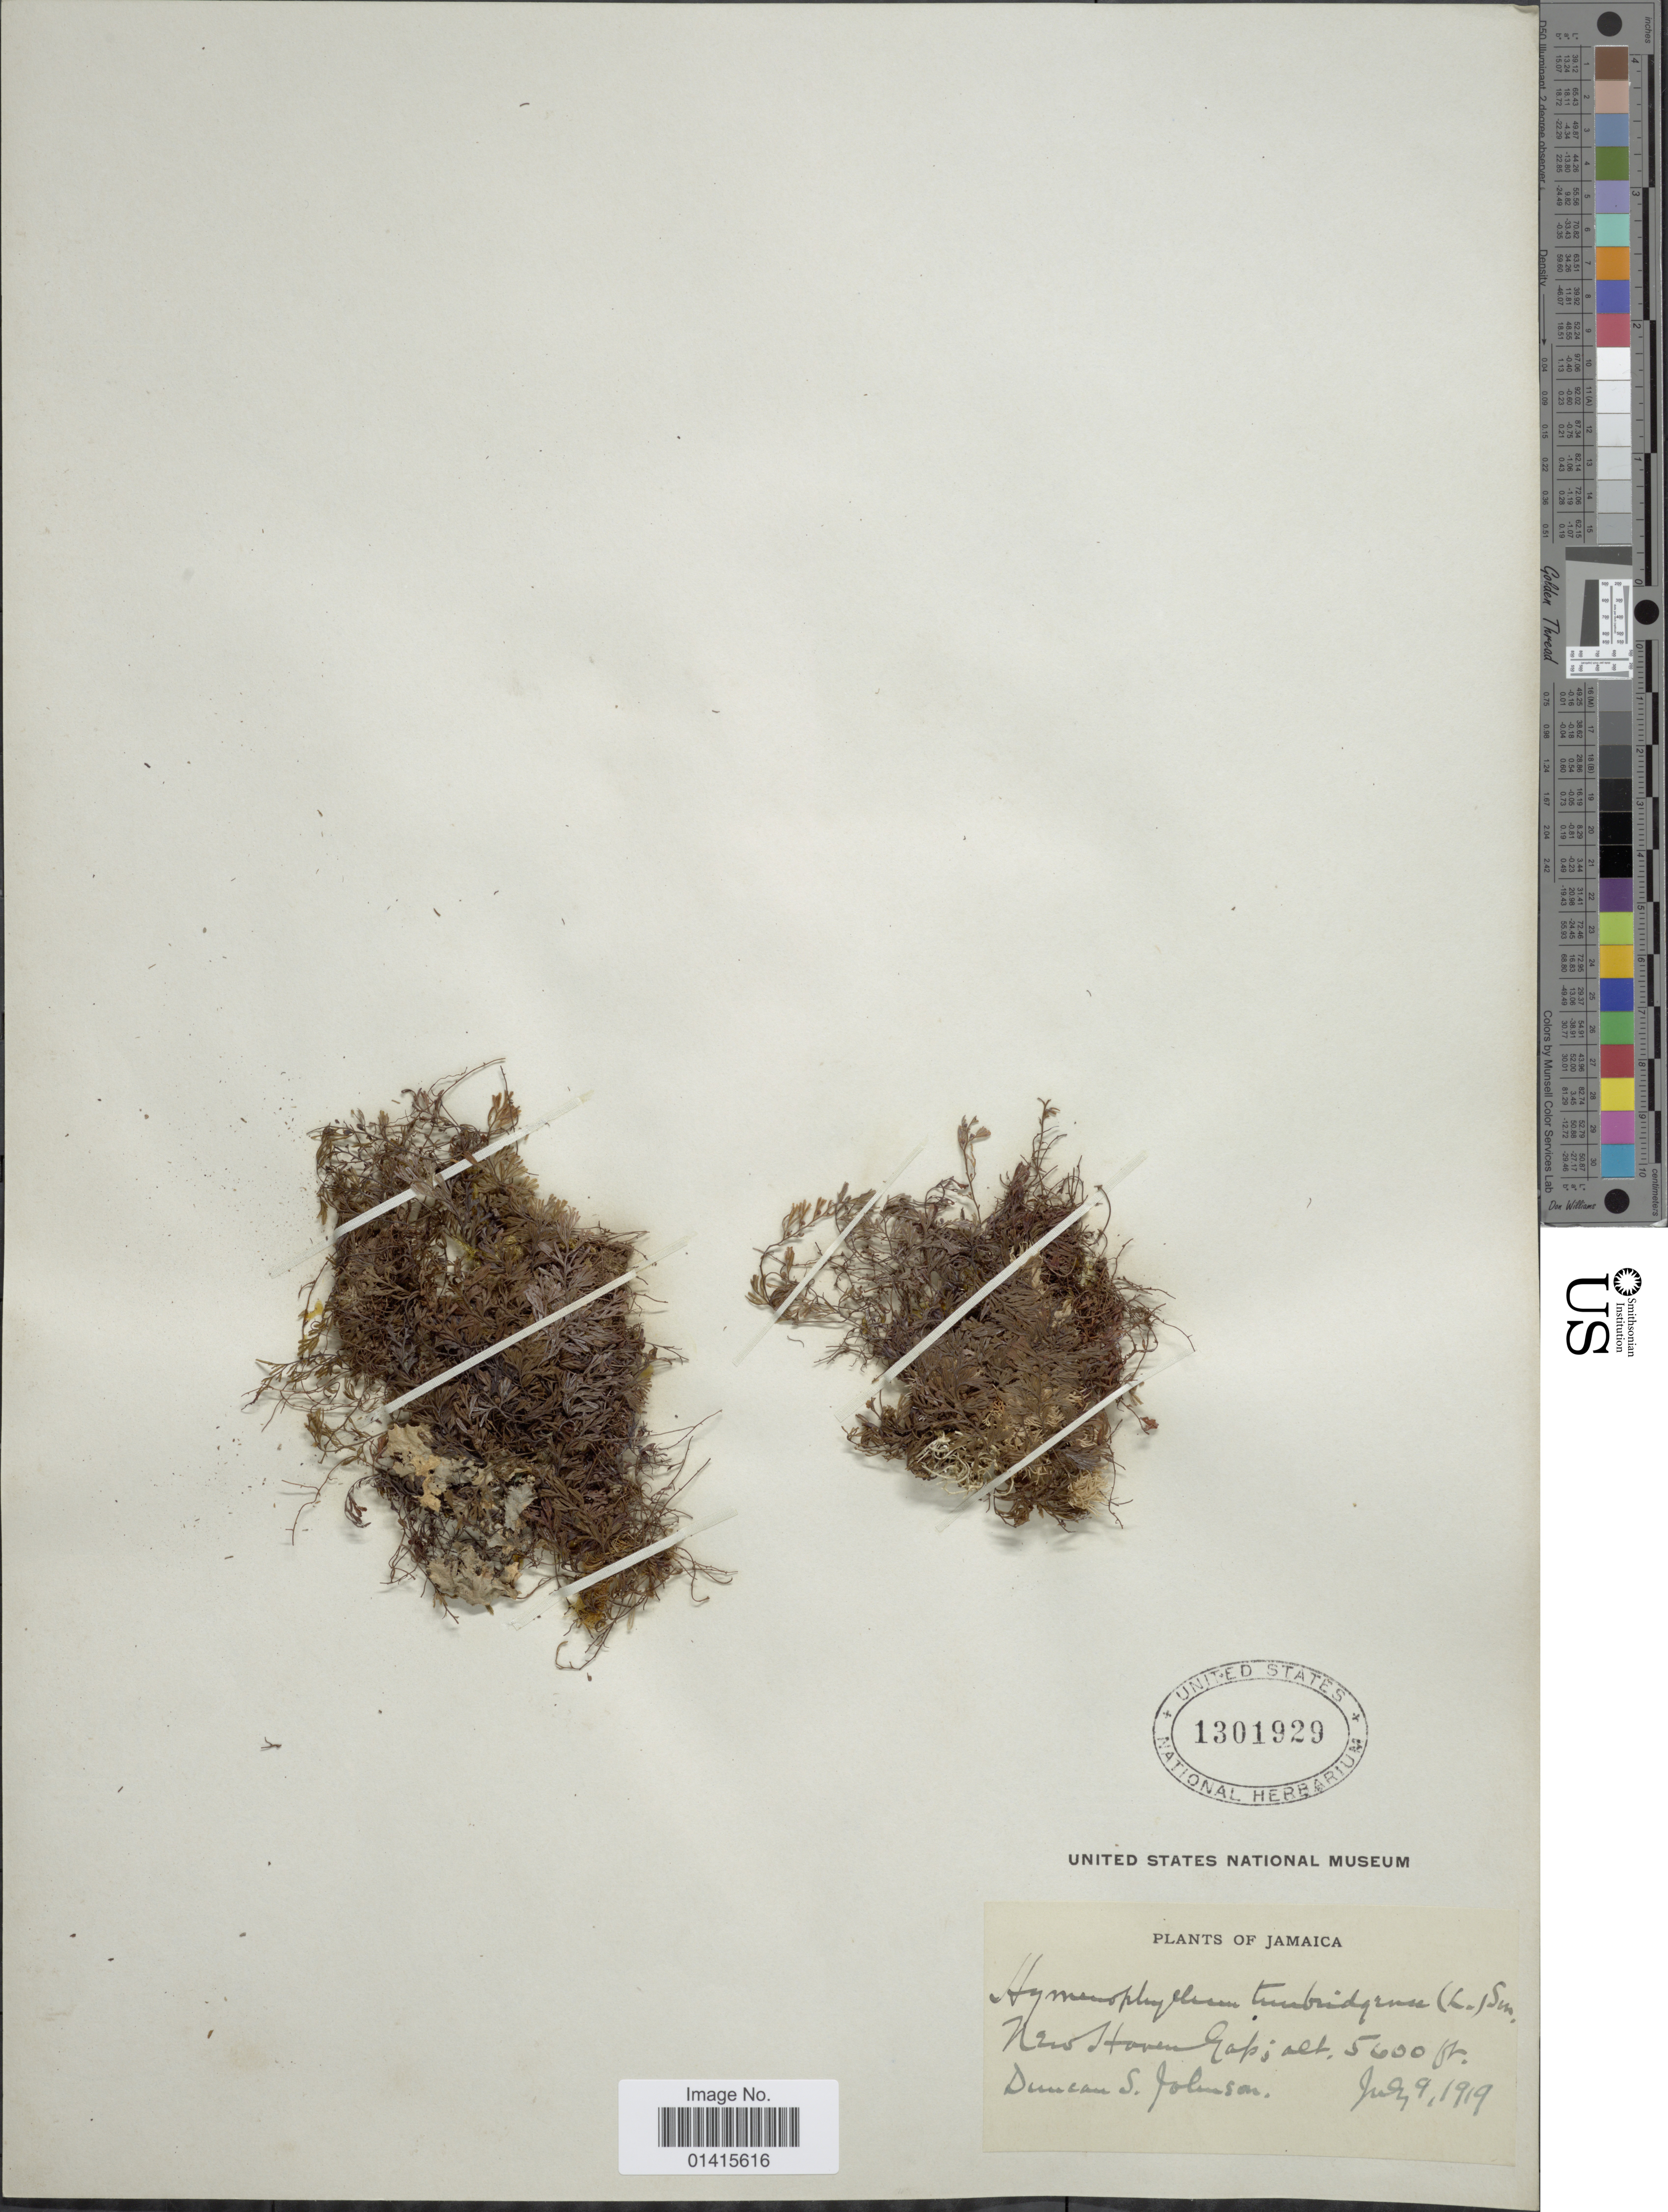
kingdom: Plantae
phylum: Tracheophyta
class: Polypodiopsida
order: Hymenophyllales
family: Hymenophyllaceae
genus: Hymenophyllum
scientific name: Hymenophyllum tunbrigense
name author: (L.) Small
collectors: D. S. Johnson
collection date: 1919-07-09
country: Jamaica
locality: New Haven Gap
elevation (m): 1707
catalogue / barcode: US 1301929